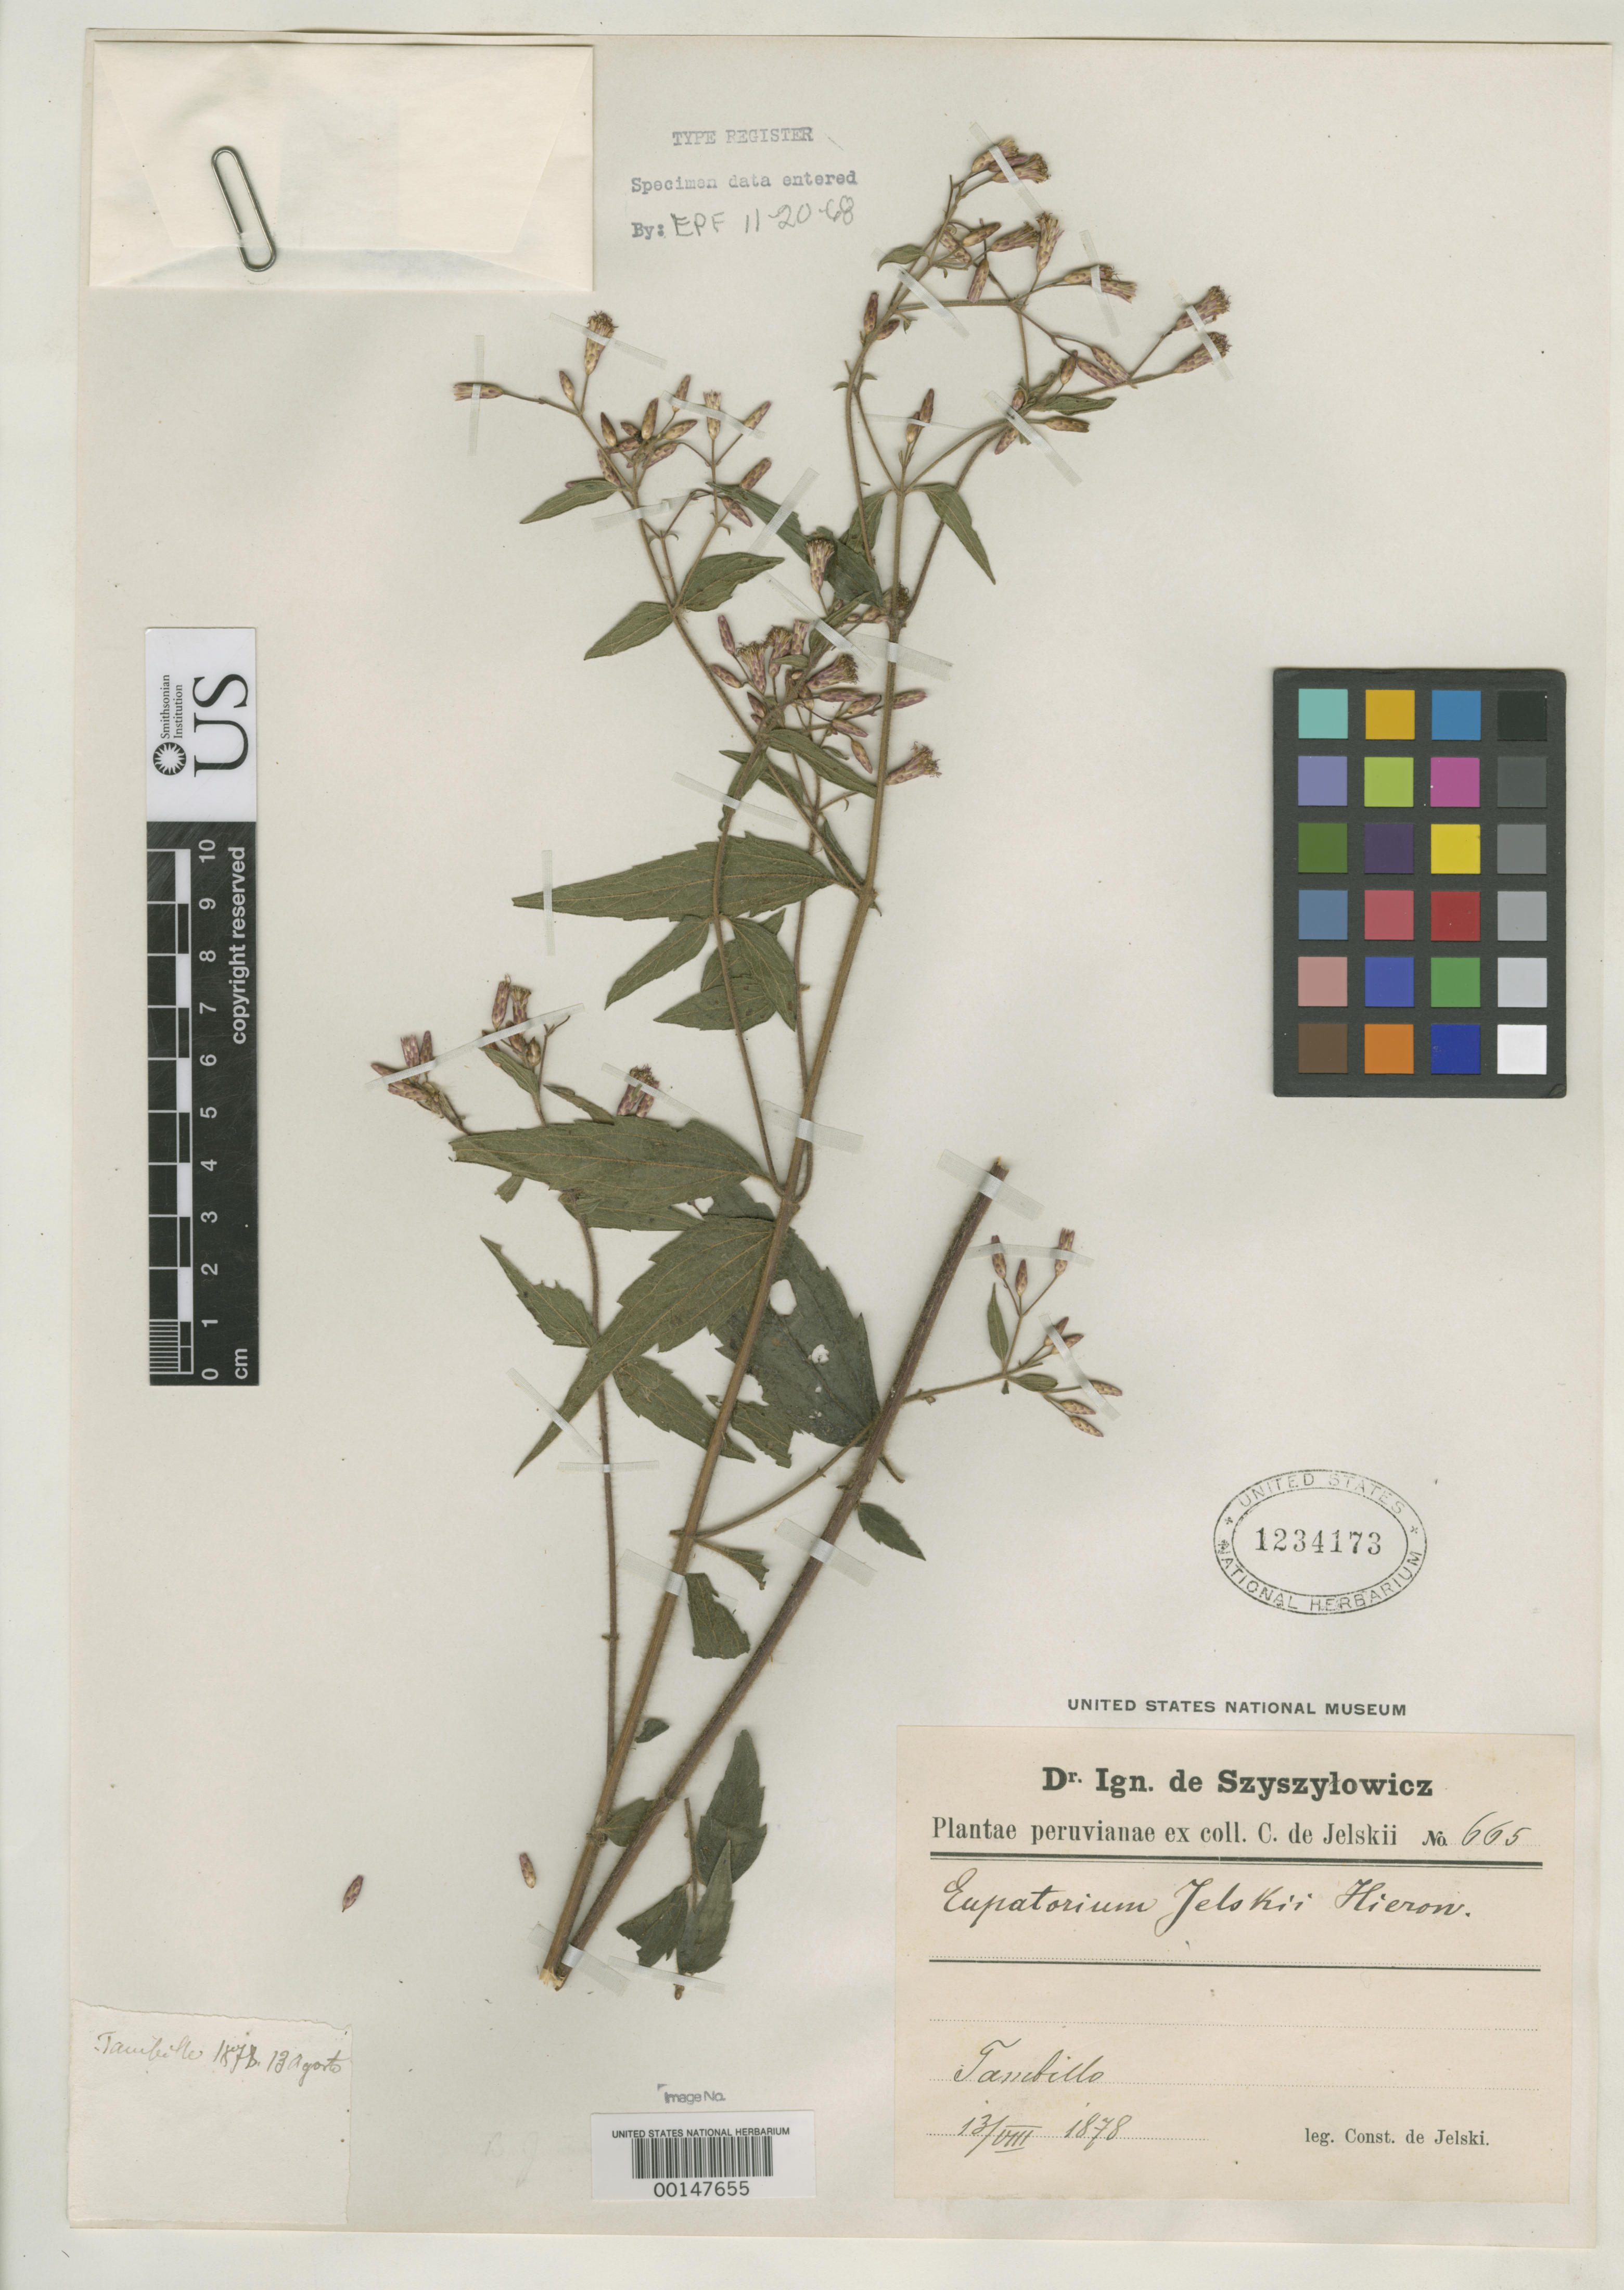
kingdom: Plantae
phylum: Tracheophyta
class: Magnoliopsida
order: Asterales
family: Asteraceae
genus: Eupatorium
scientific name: Eupatorium jelskii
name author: Hieron.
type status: Isotype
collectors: C. von Jelski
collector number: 665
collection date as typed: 13 Aug 1818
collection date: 1818-08-13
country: Peru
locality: prope Tambillo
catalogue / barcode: US 1234173